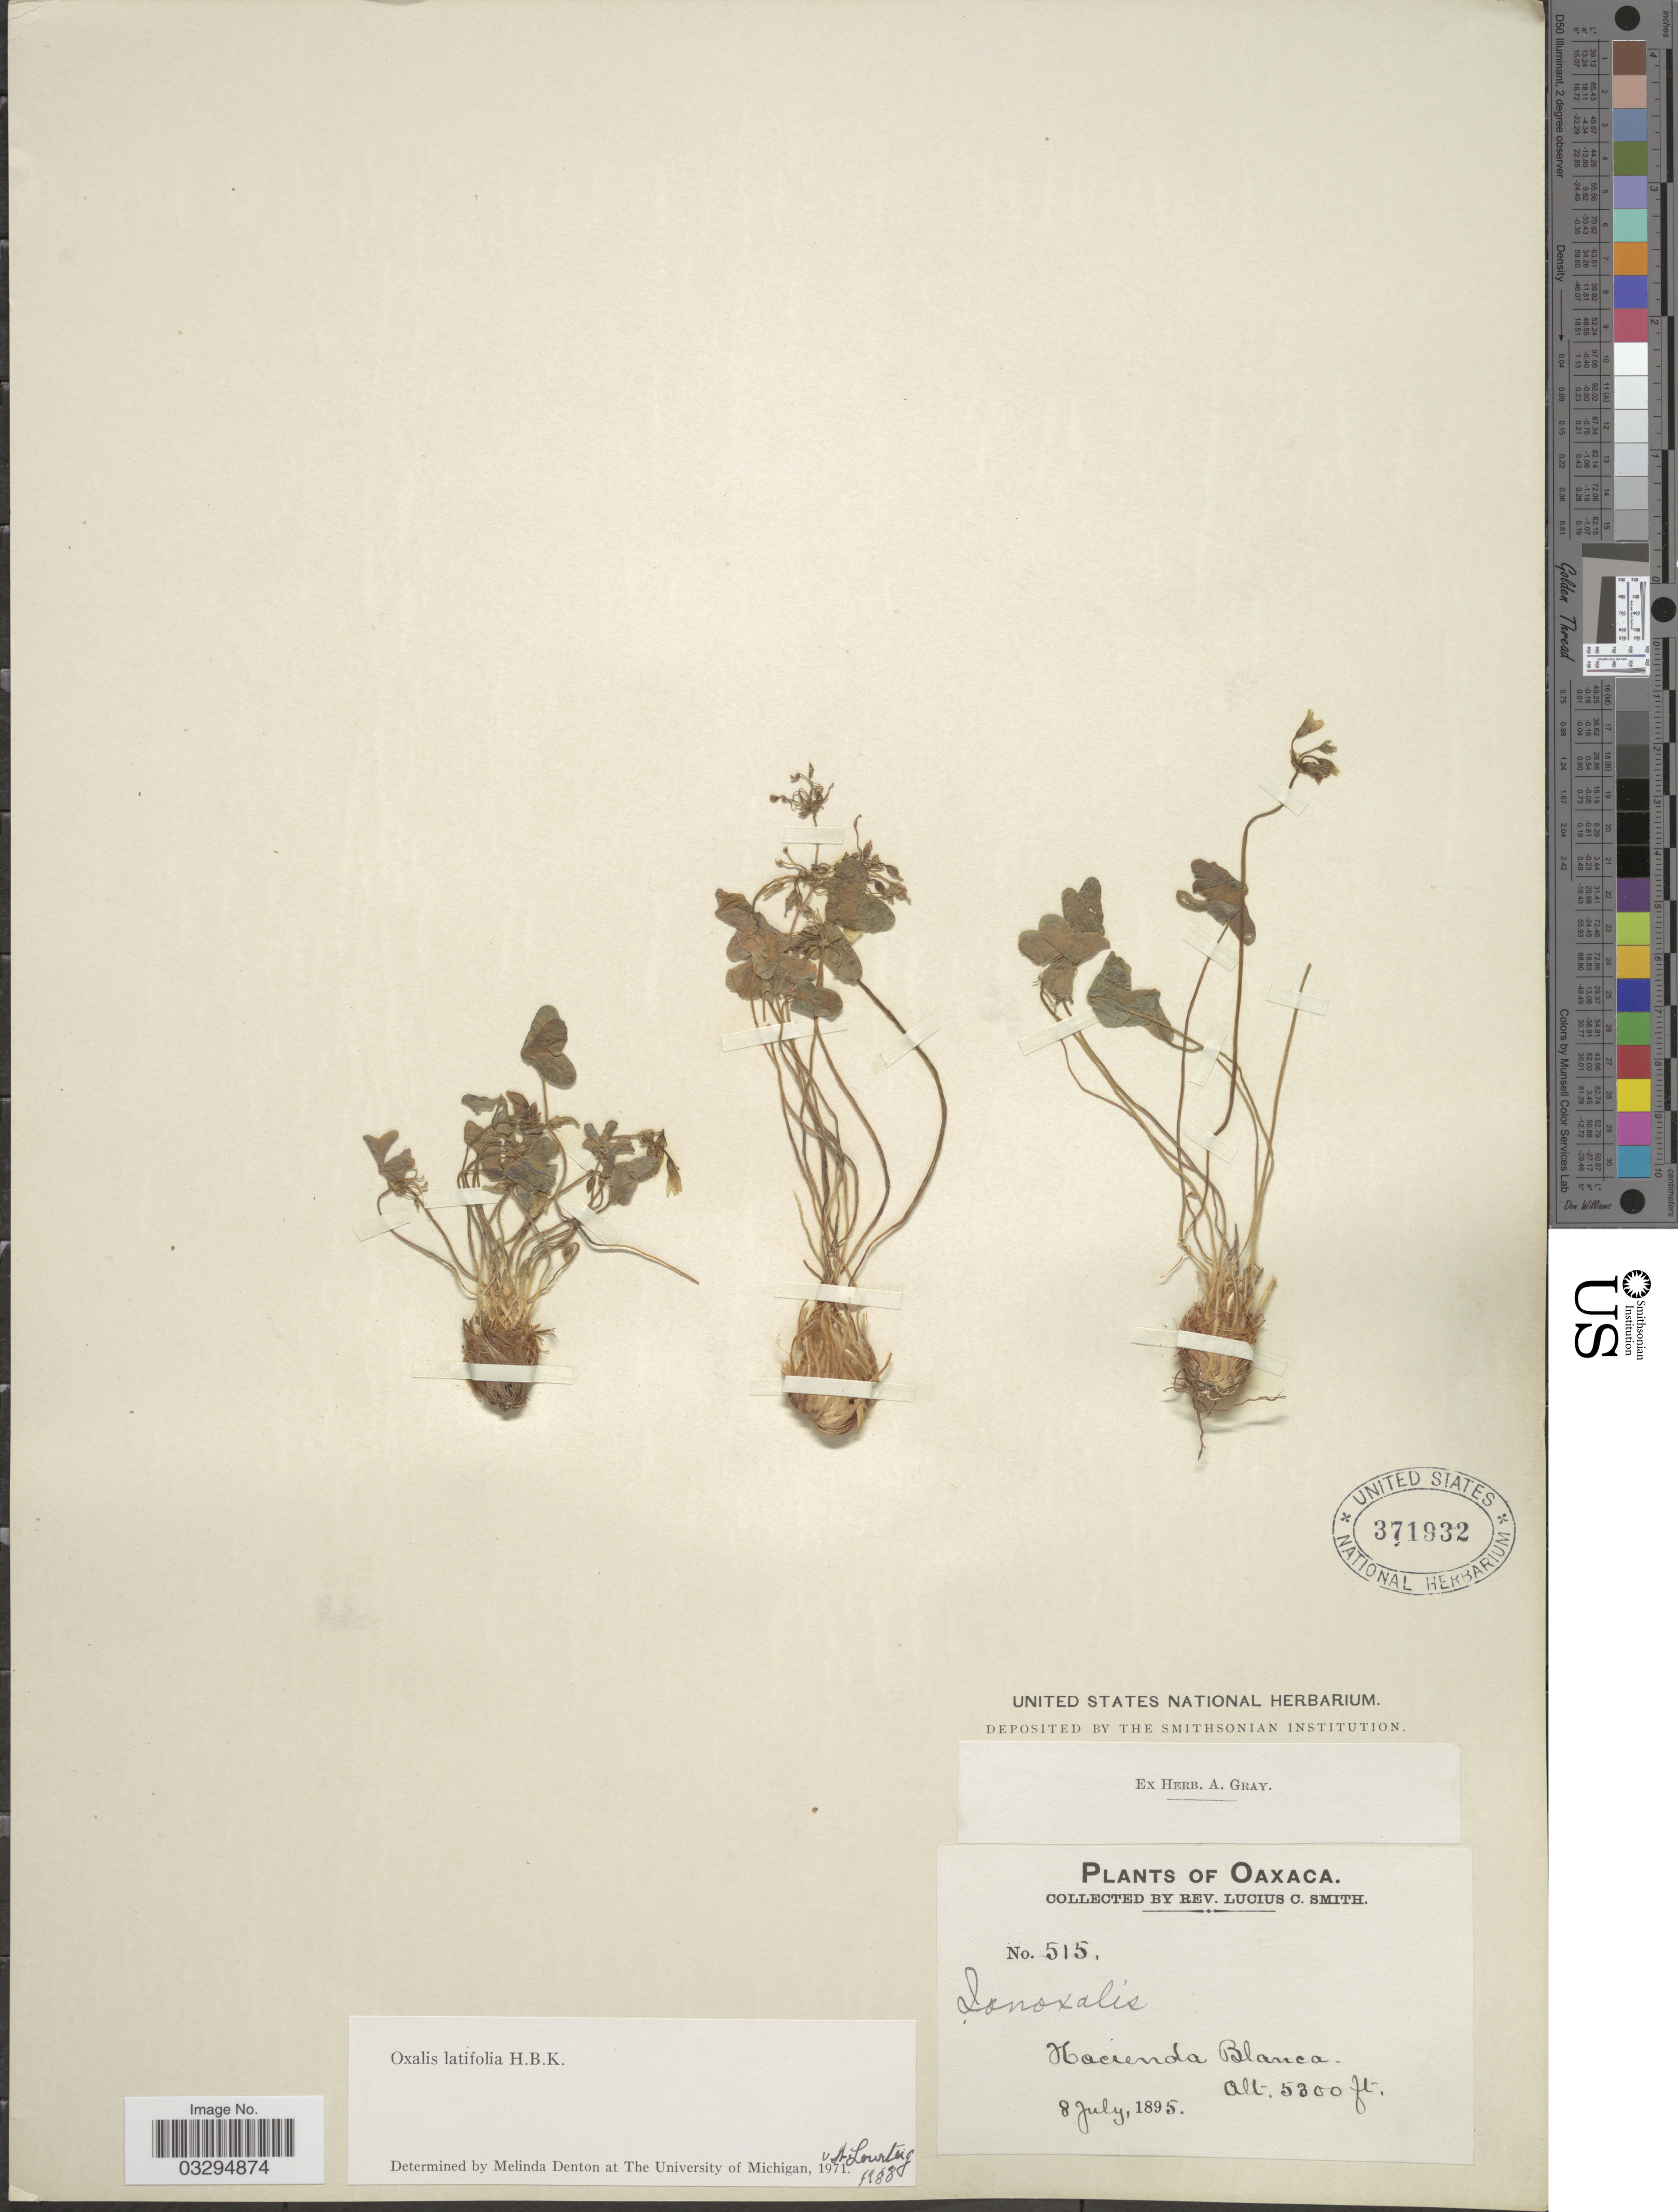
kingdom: Plantae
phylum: Tracheophyta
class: Magnoliopsida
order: Oxalidales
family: Oxalidaceae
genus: Oxalis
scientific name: Oxalis latifolia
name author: Kunth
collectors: L. C. Smith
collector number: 515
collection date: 1895-07-08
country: Mexico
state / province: Oaxaca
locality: Hacienda Blanca.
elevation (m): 1615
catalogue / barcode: US 371932